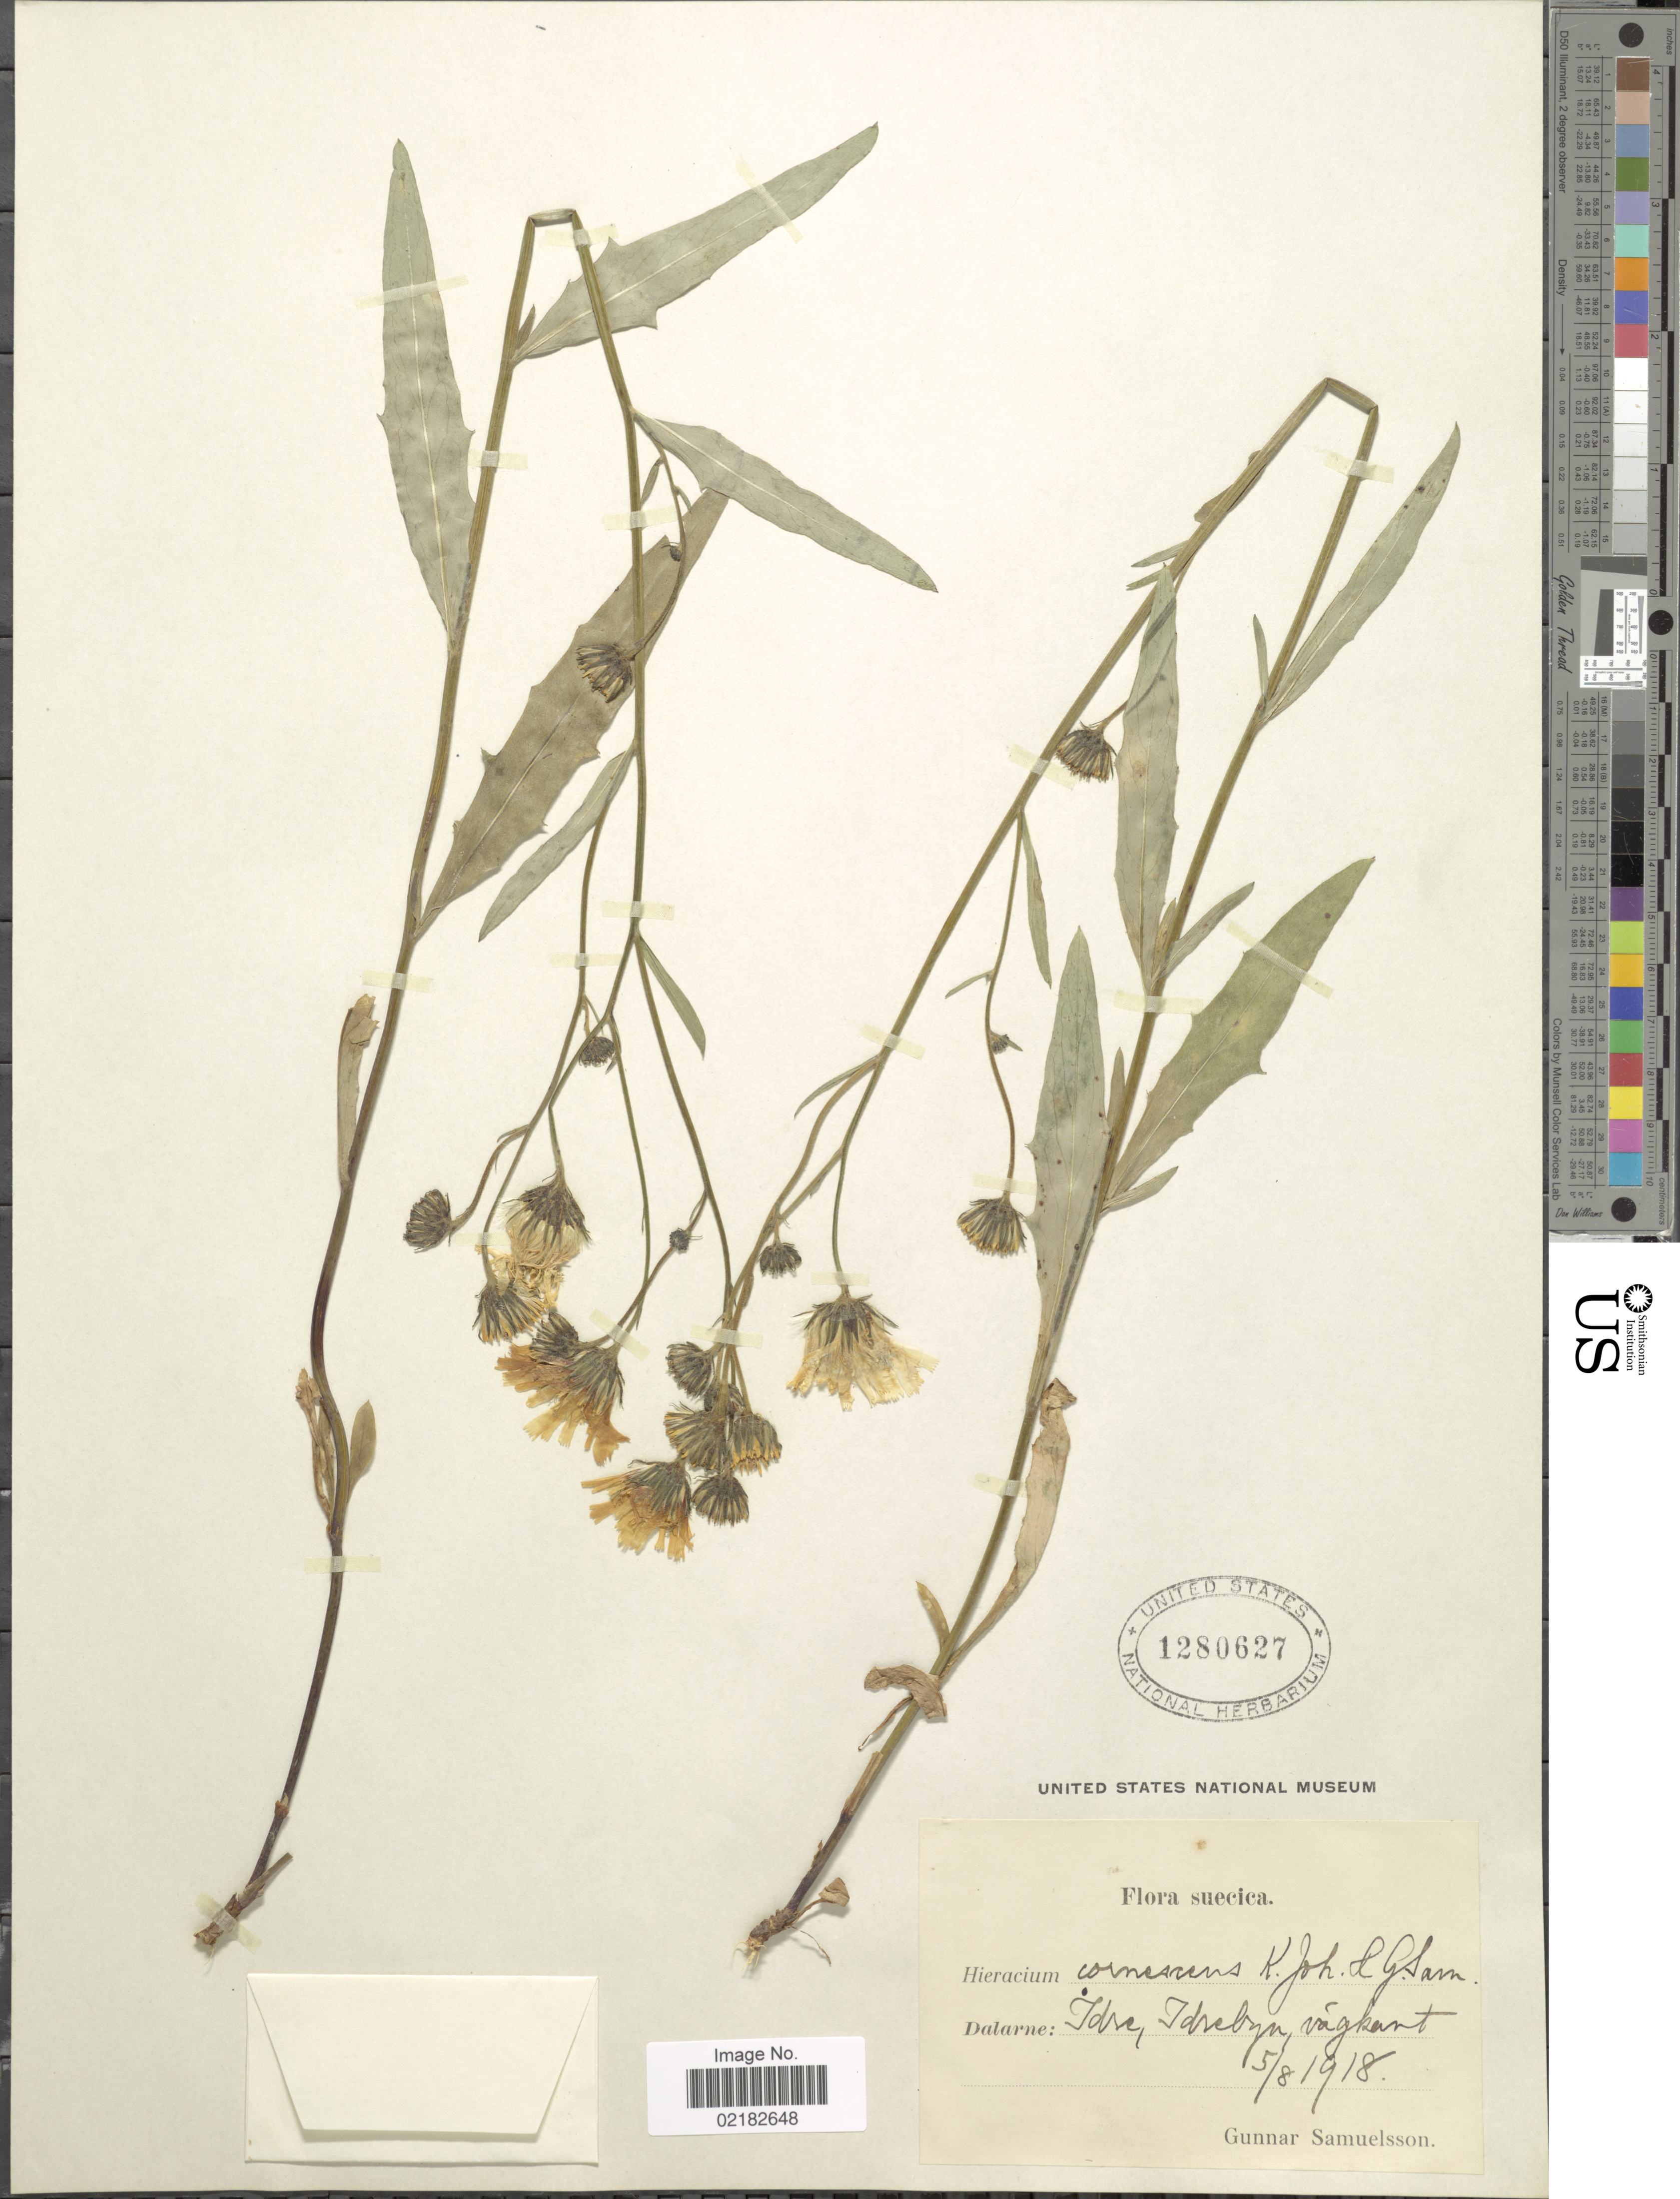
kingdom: Plantae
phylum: Tracheophyta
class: Magnoliopsida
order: Asterales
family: Asteraceae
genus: Hieracium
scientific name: Hieracium cornescens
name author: Johanss. & Sam.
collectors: G. Samuelsson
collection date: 1918-08-05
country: Sweden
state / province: Dalarna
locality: Idre, Idrebyn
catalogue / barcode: US 1280627